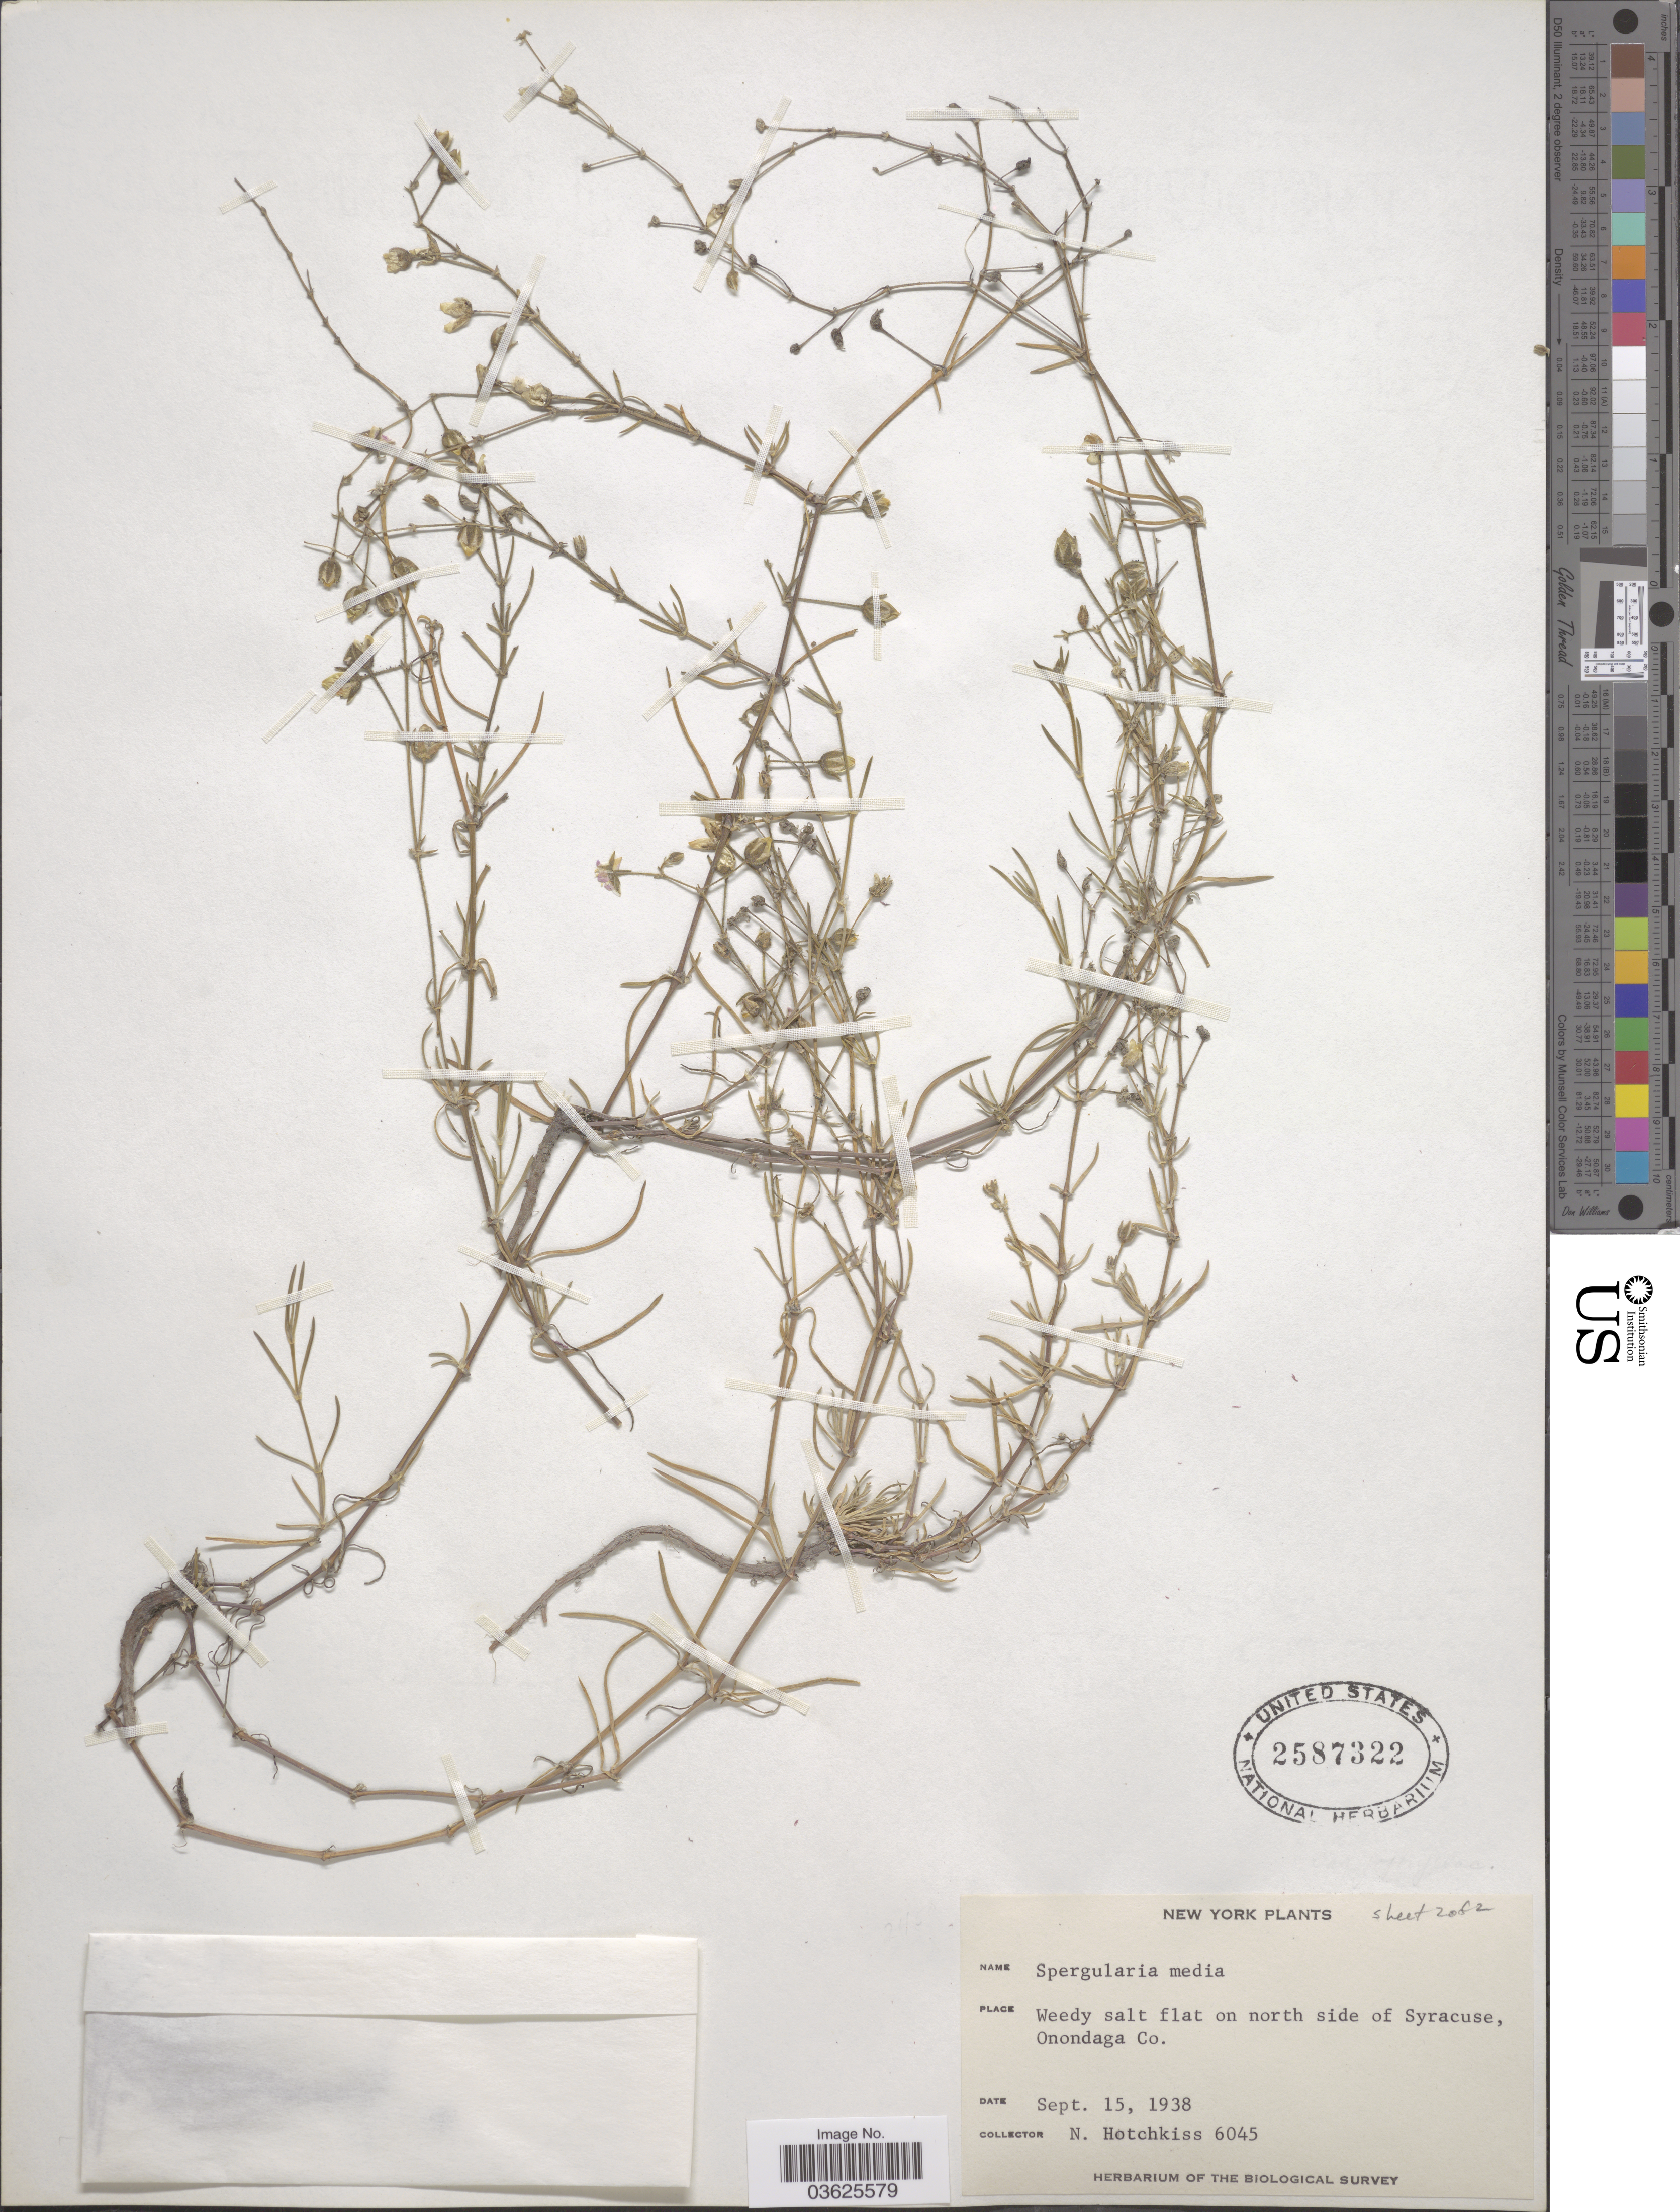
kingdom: Plantae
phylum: Tracheophyta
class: Magnoliopsida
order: Caryophyllales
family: Caryophyllaceae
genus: Spergularia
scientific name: Spergularia media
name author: (L.) C. Presl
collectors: N. Hotchkiss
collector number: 6045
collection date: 1938-09-15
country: United States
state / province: New York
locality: Weedy salt flat on north side of Syracuse, Onondaga Co.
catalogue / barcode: US 2587322